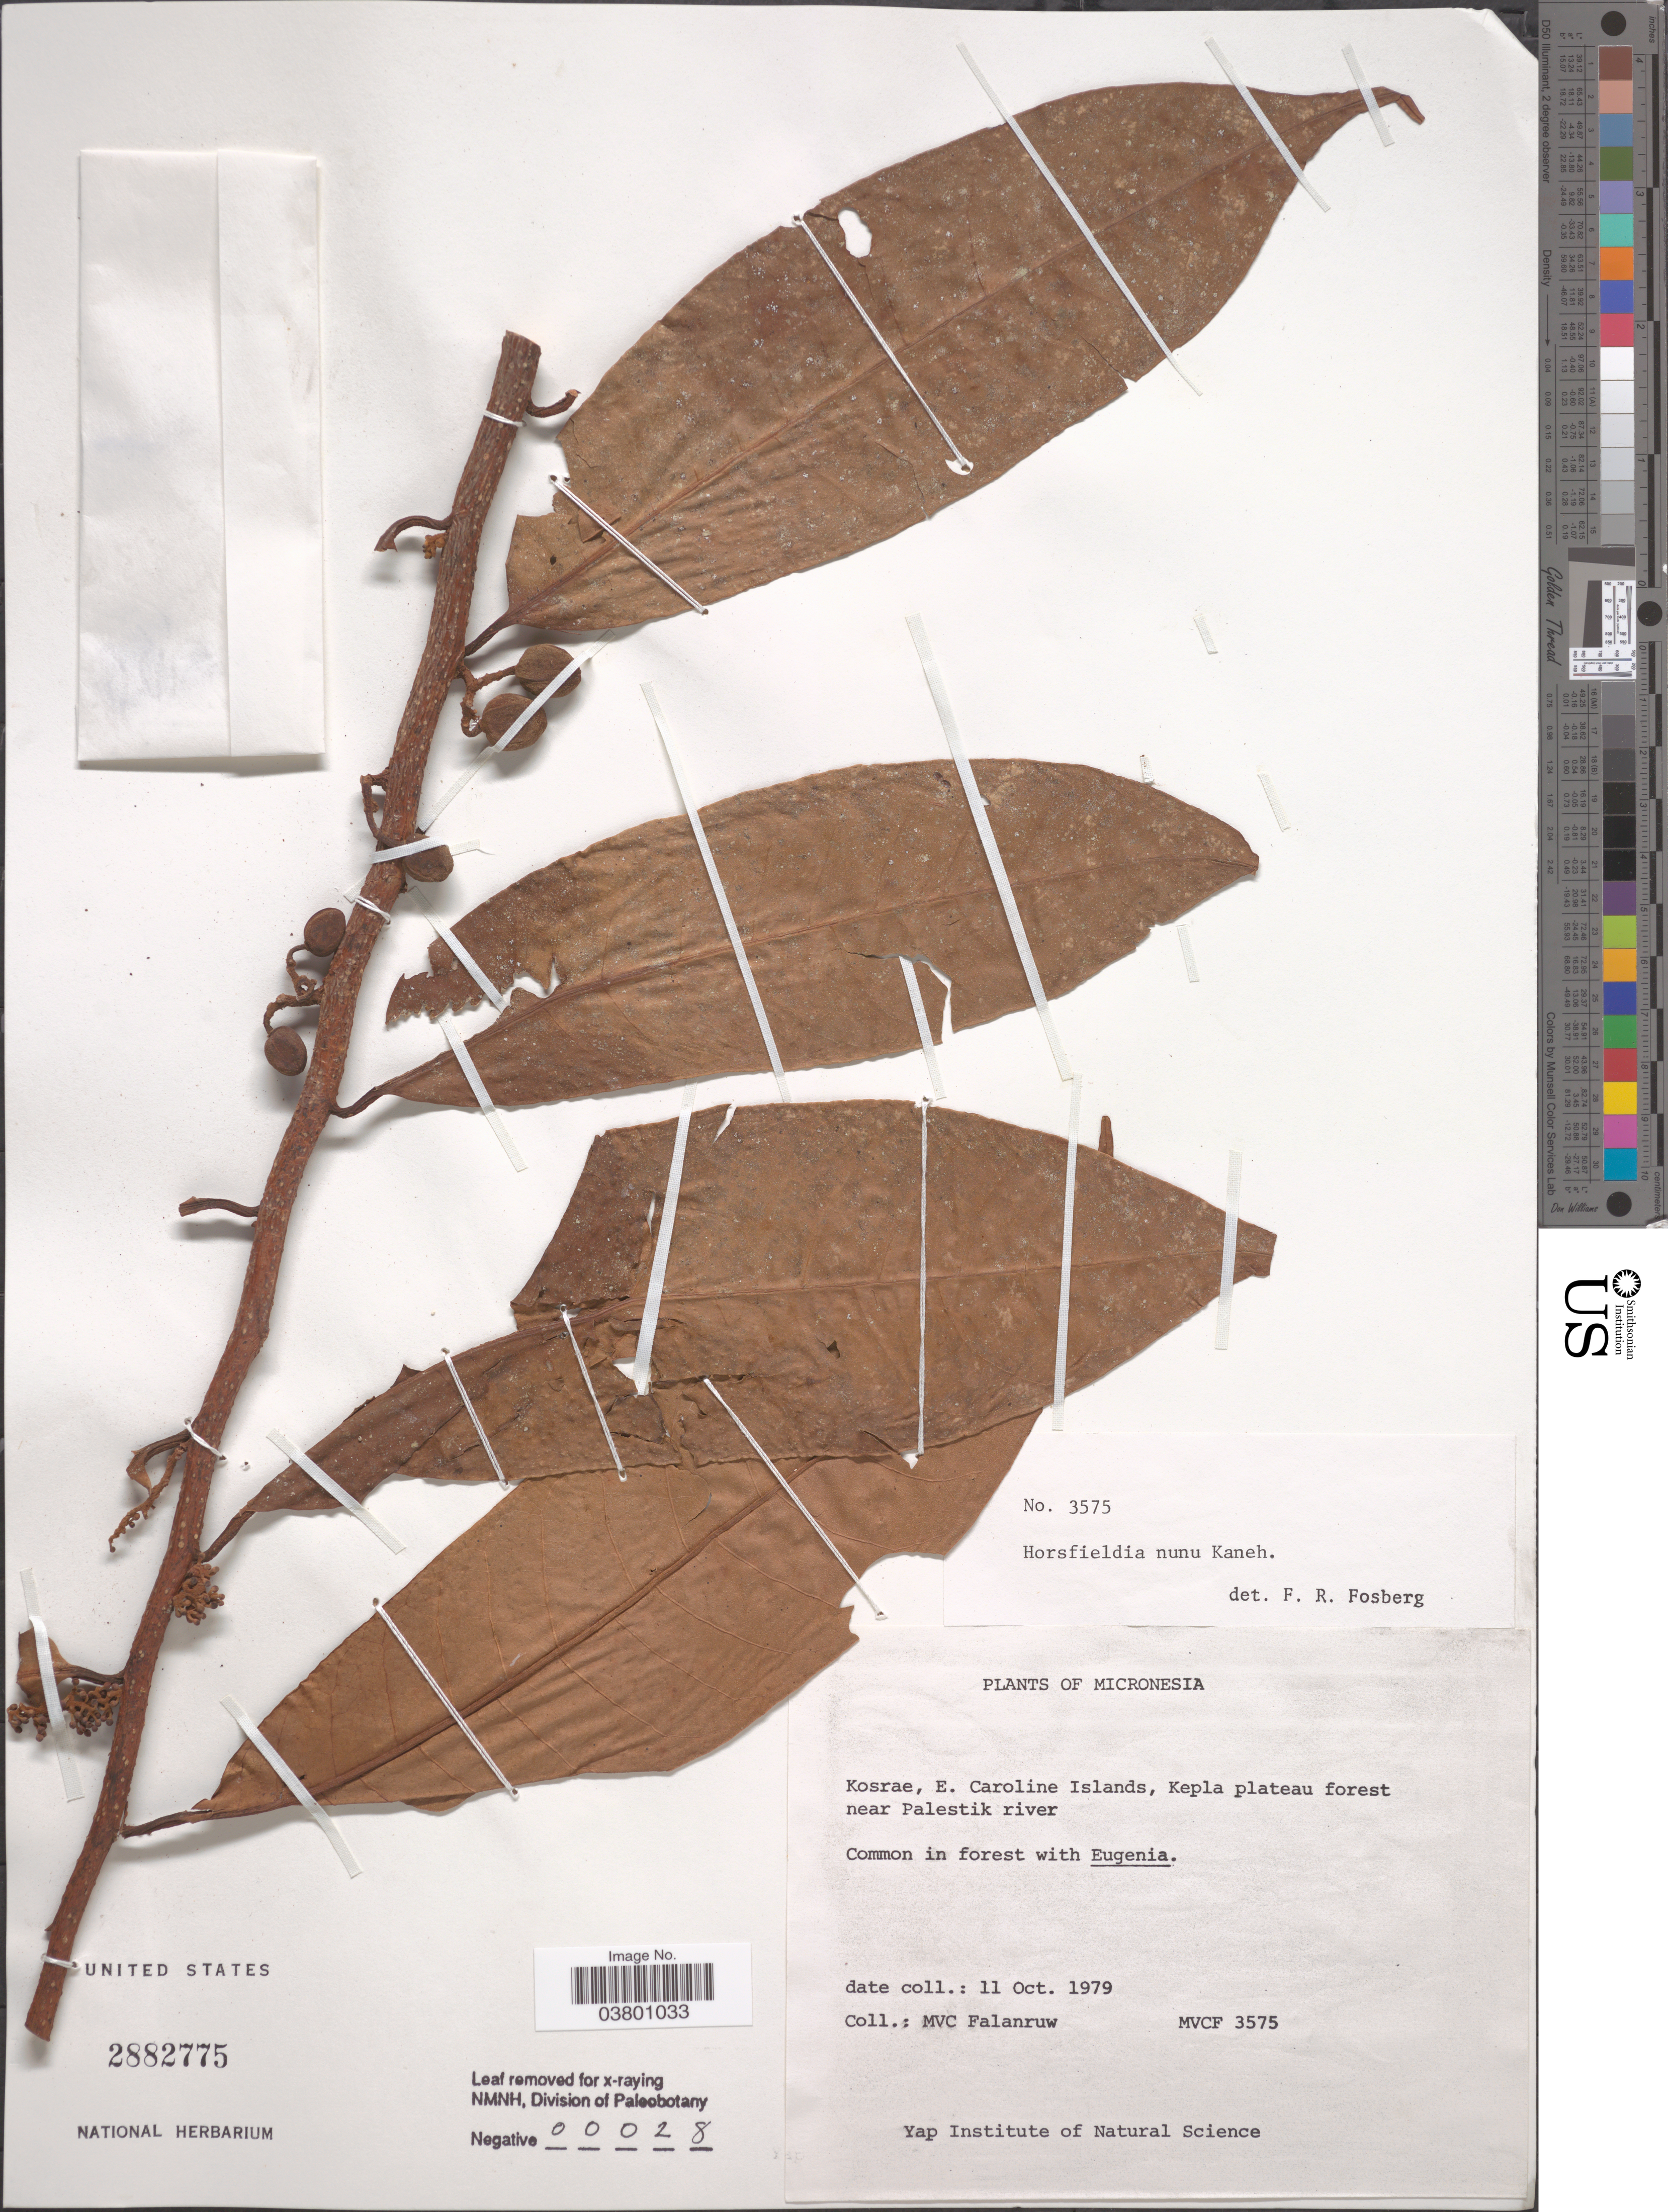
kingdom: Plantae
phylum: Tracheophyta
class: Magnoliopsida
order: Magnoliales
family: Myristicaceae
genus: Horsfieldia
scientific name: Horsfieldia irya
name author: (Gaertn.) Warb.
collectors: M. V. Falanruw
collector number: MCVF 3575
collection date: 1979-10-11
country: Micronesia, Federated States of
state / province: Kosrae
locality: Kosrae, E. Caroline Islands, Kepla plateau forest near Palestik river.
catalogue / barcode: US 2882775